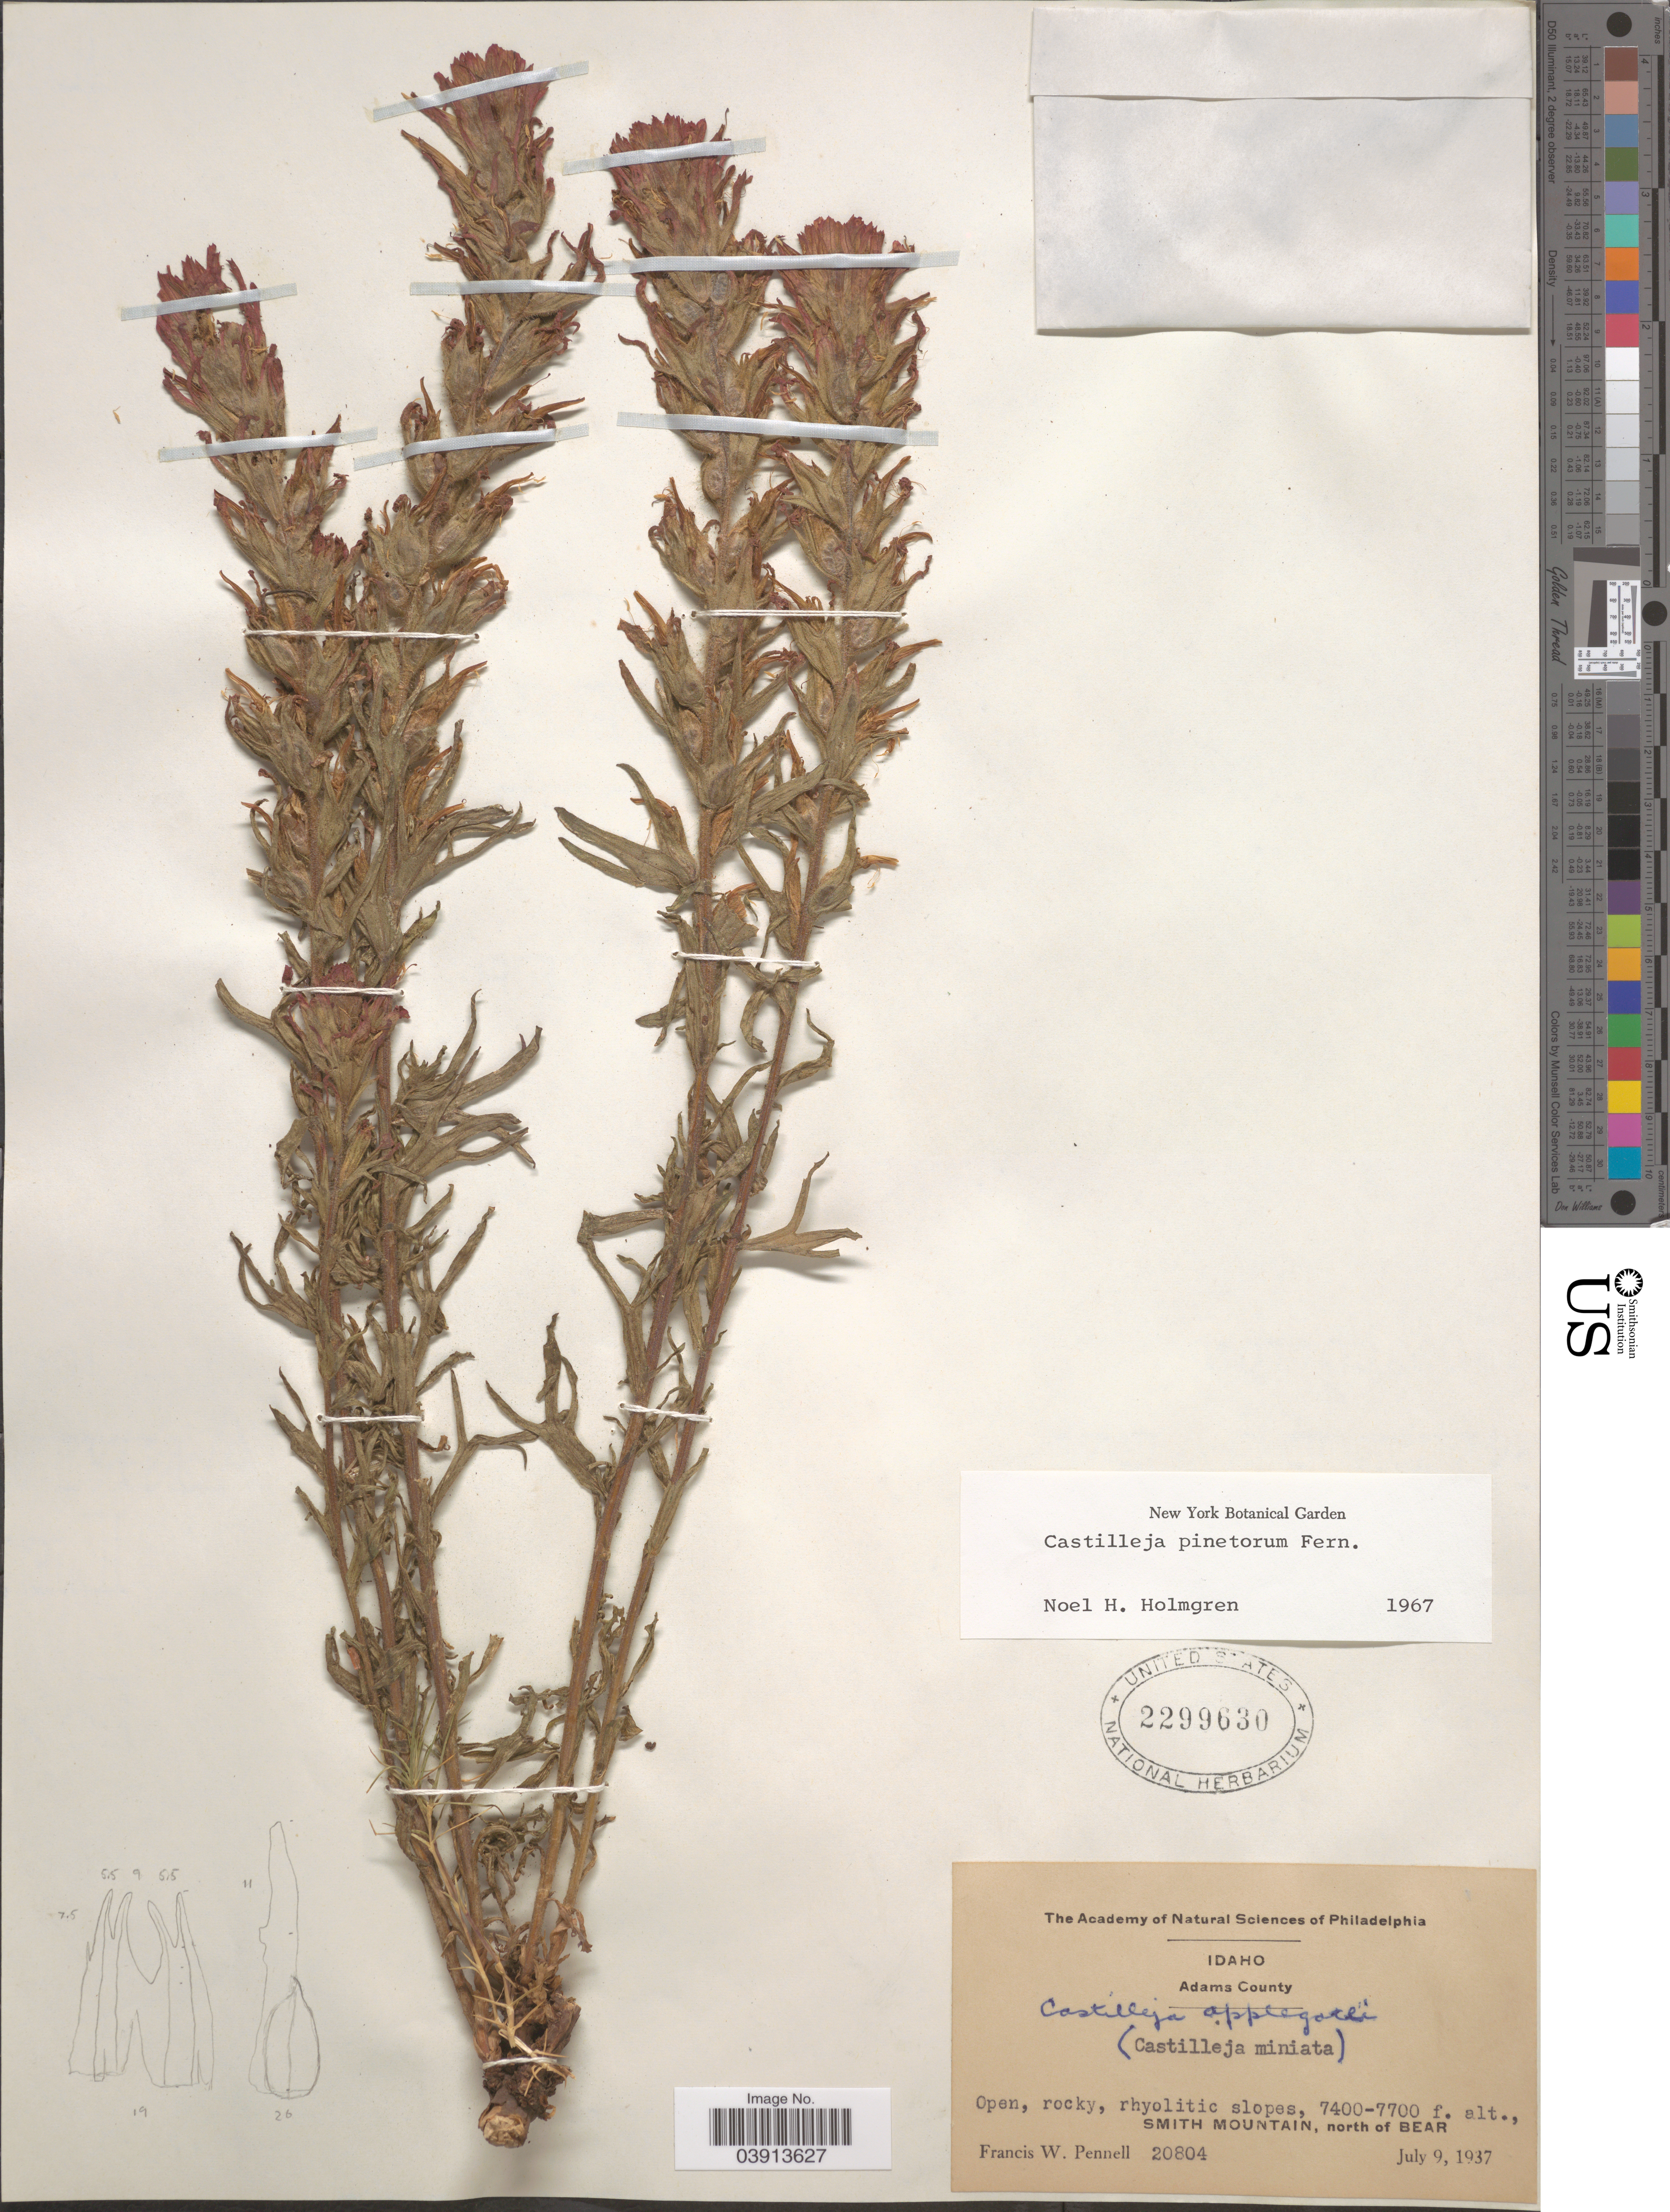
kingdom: Plantae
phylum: Tracheophyta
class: Magnoliopsida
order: Lamiales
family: Orobanchaceae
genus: Castilleja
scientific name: Castilleja pinetorum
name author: Fernald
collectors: F. W. Pennell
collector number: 20804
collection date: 1937-07-09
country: United States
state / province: Idaho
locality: Adams County. Smith Mountain, north of Bear.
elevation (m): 2256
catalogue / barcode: US 2299630